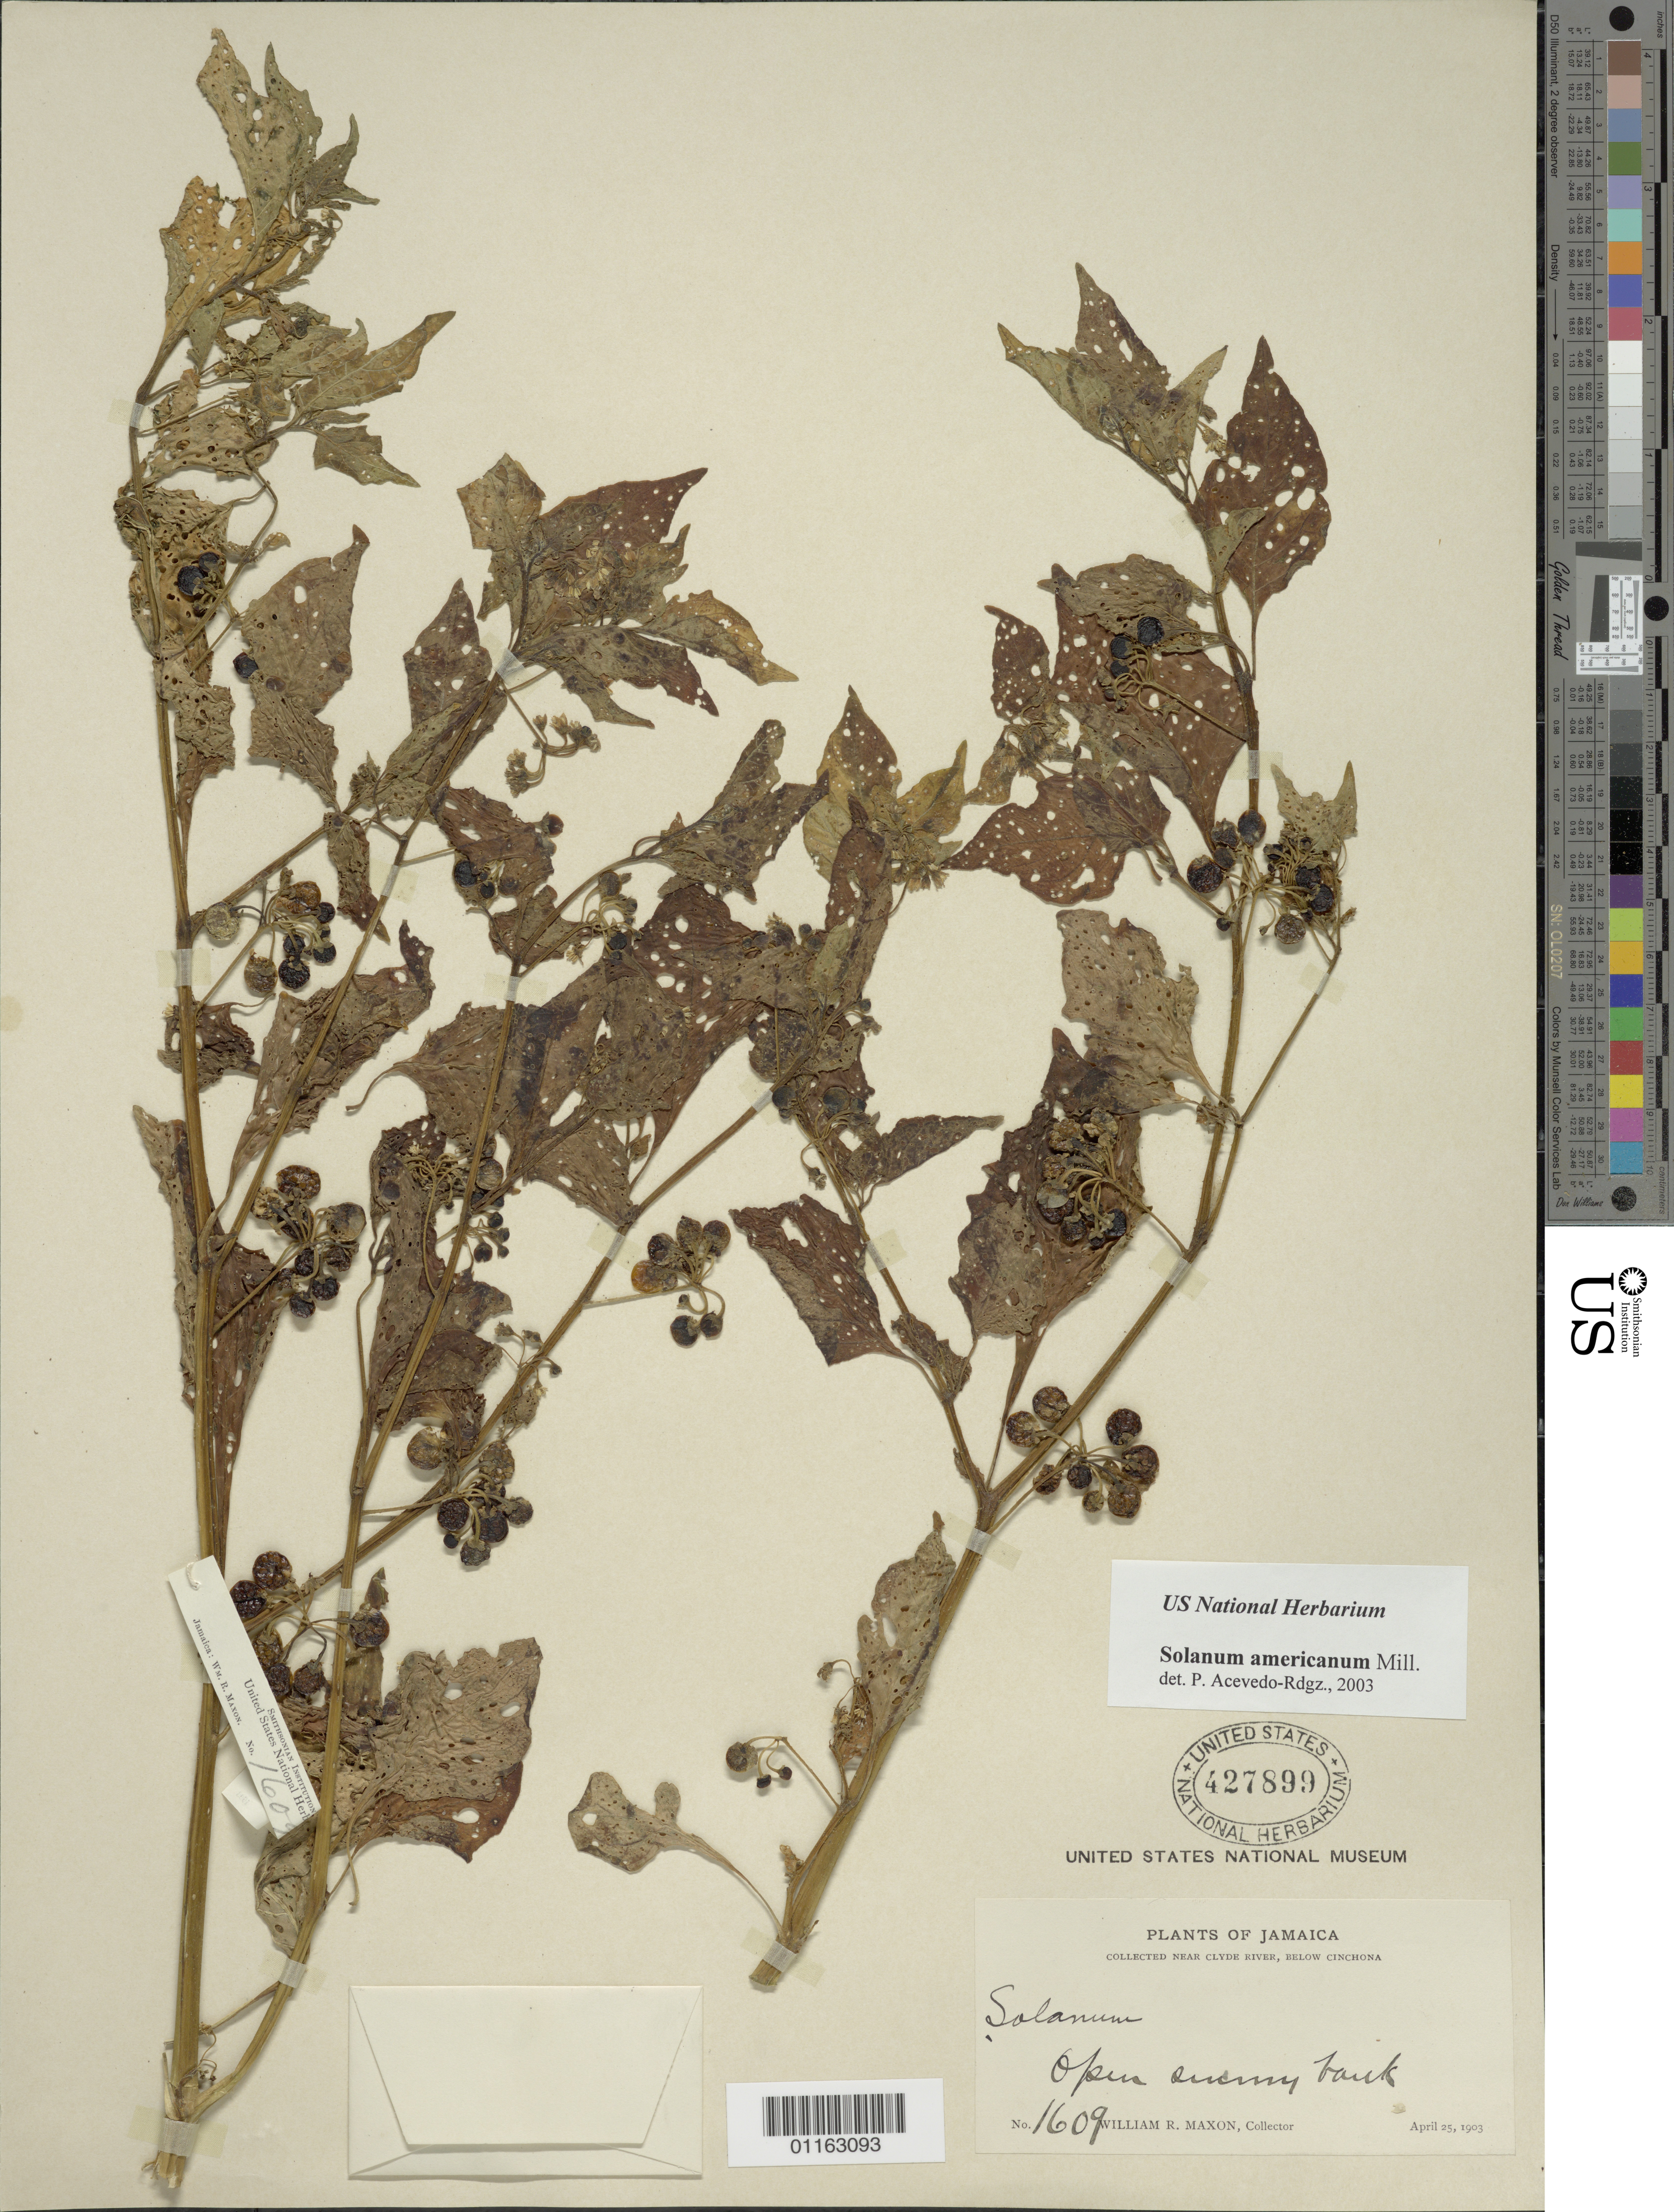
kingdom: Plantae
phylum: Tracheophyta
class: Magnoliopsida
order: Solanales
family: Solanaceae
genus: Solanum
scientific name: Solanum americanum subsp. americanum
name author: Mill.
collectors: W. R. Maxon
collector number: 1609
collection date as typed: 25 Apr 1903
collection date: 1903-04-25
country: Jamaica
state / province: Saint Andrew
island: Jamaica I.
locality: Clyde River below Cinchona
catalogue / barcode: US 427899